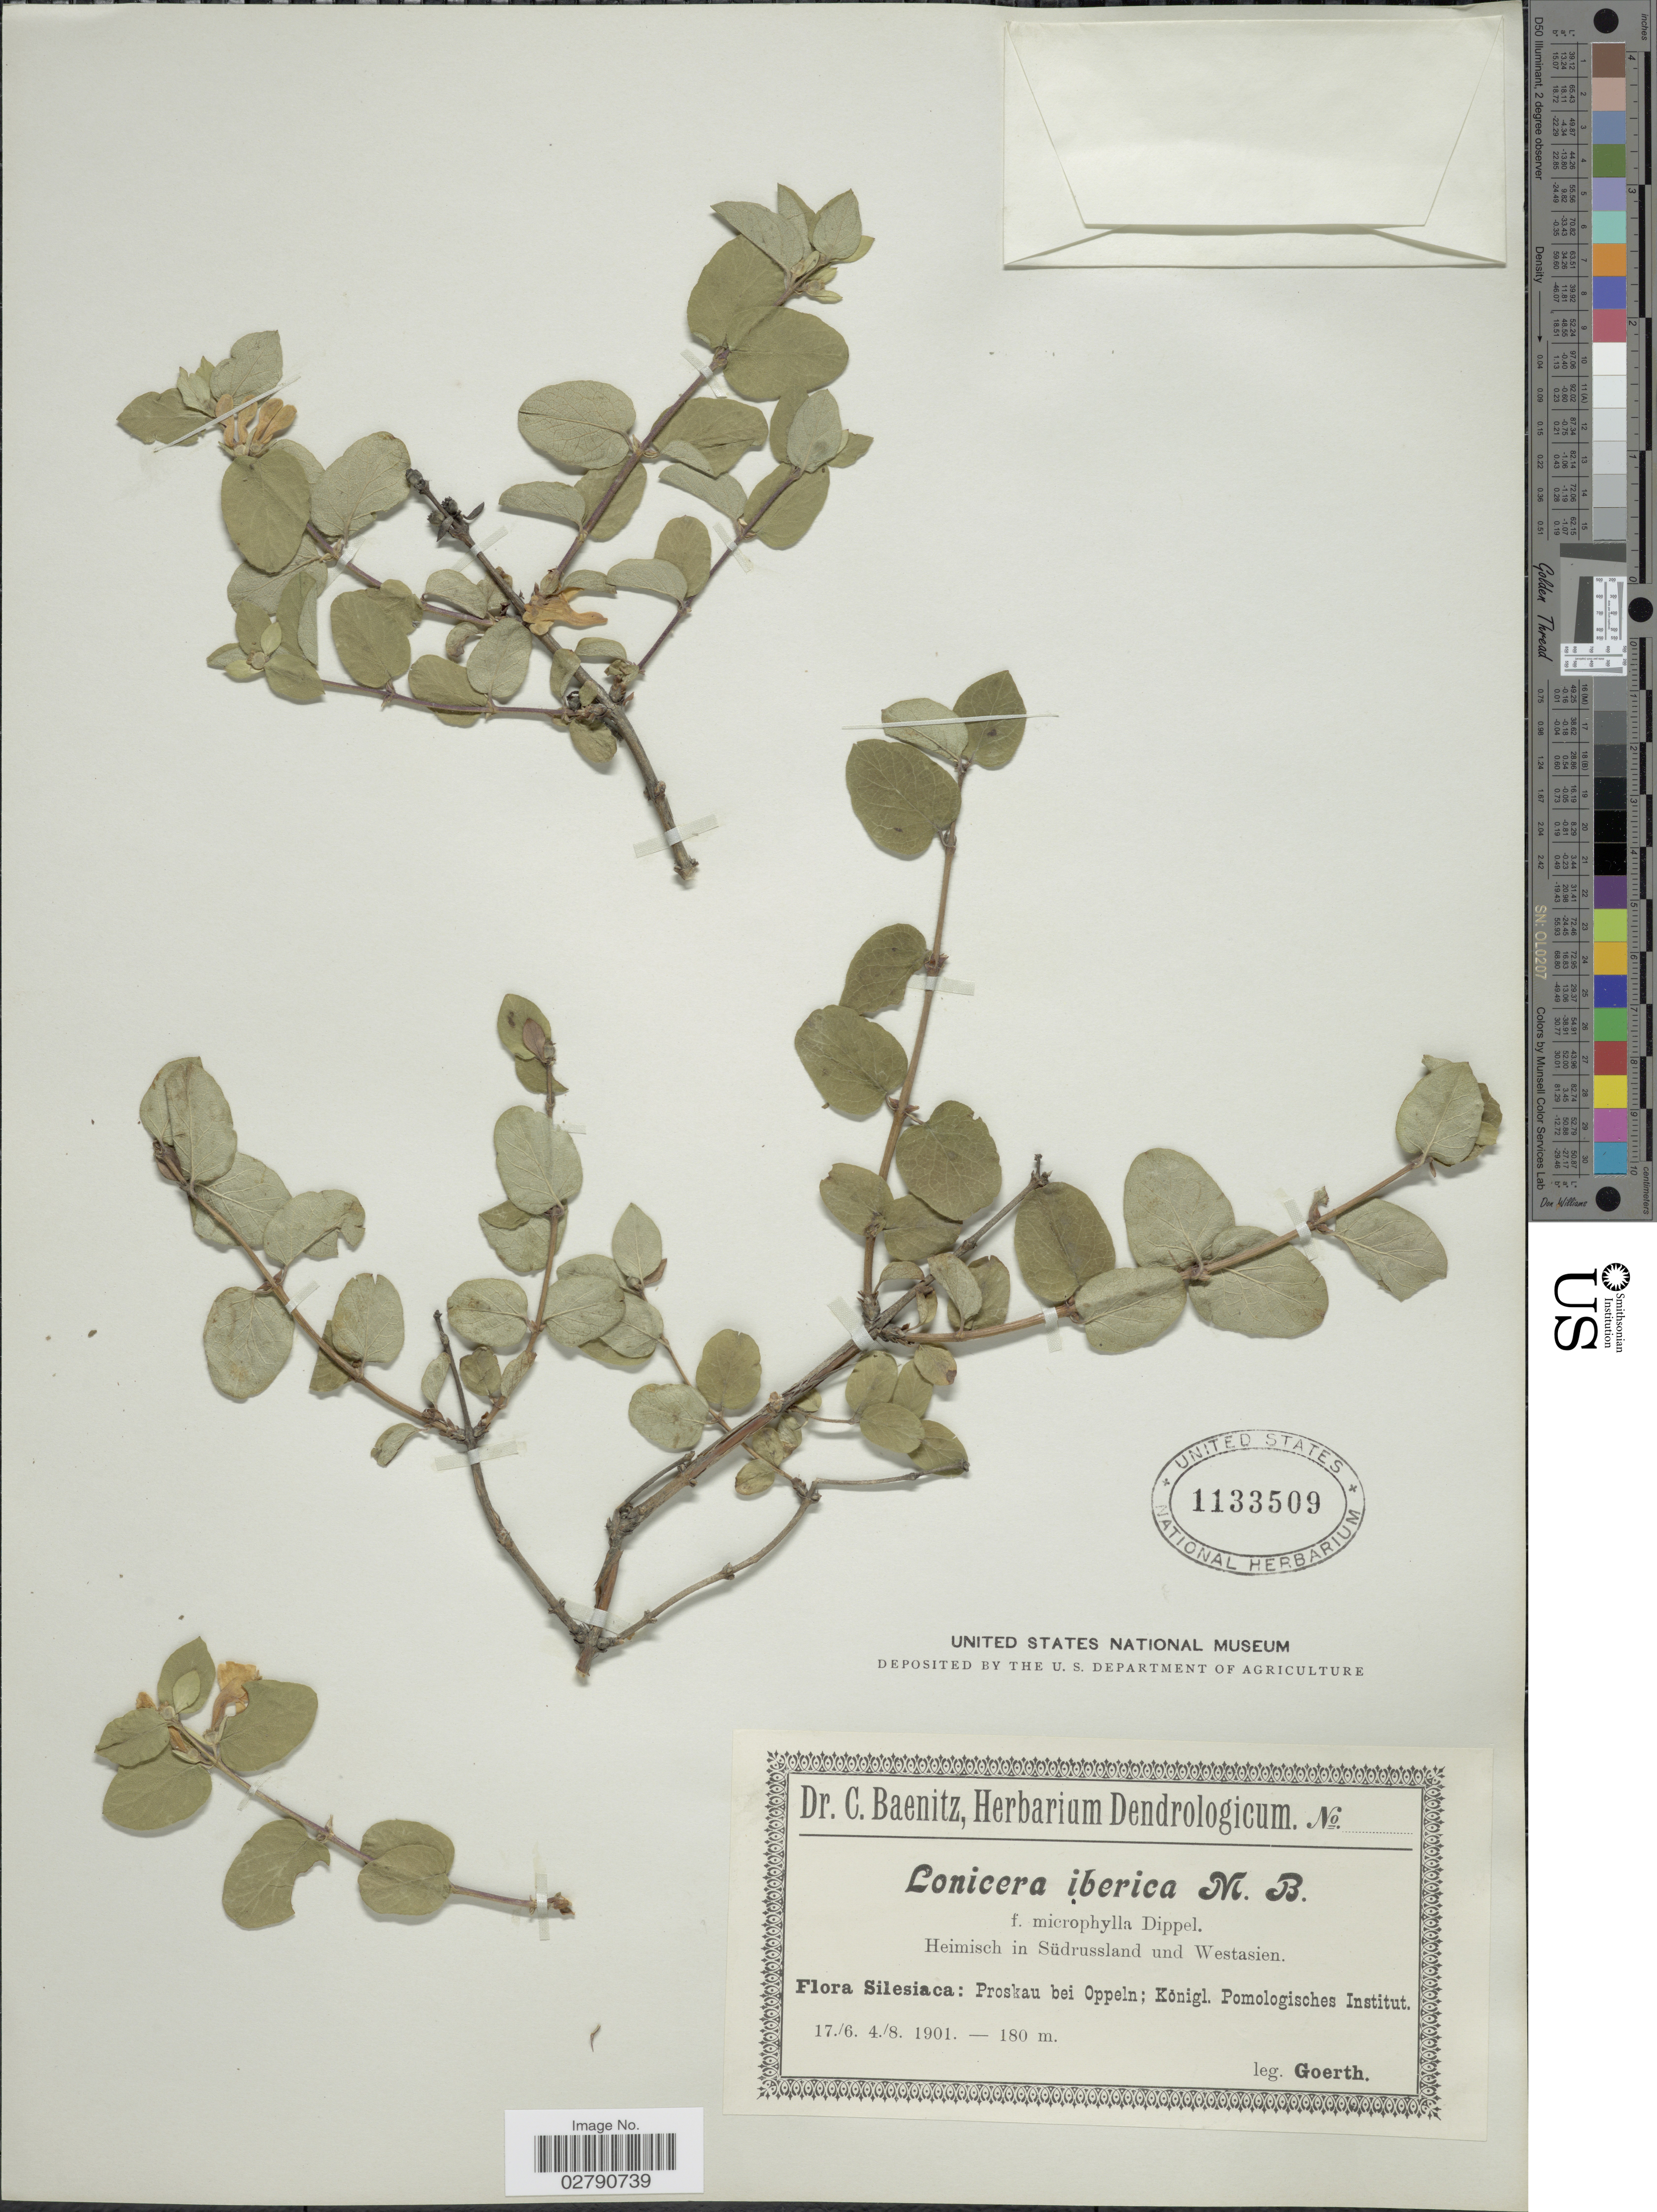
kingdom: Plantae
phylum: Tracheophyta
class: Magnoliopsida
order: Dipsacales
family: Caprifoliaceae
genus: Lonicera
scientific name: Lonicera iberica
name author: M. Bieb.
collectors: Goerth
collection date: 1901-06-17/1901-08-04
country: Poland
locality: Silesiaca: Proskau bei Oppeln; Königl. Pomologisches Institut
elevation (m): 180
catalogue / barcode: US 1133509